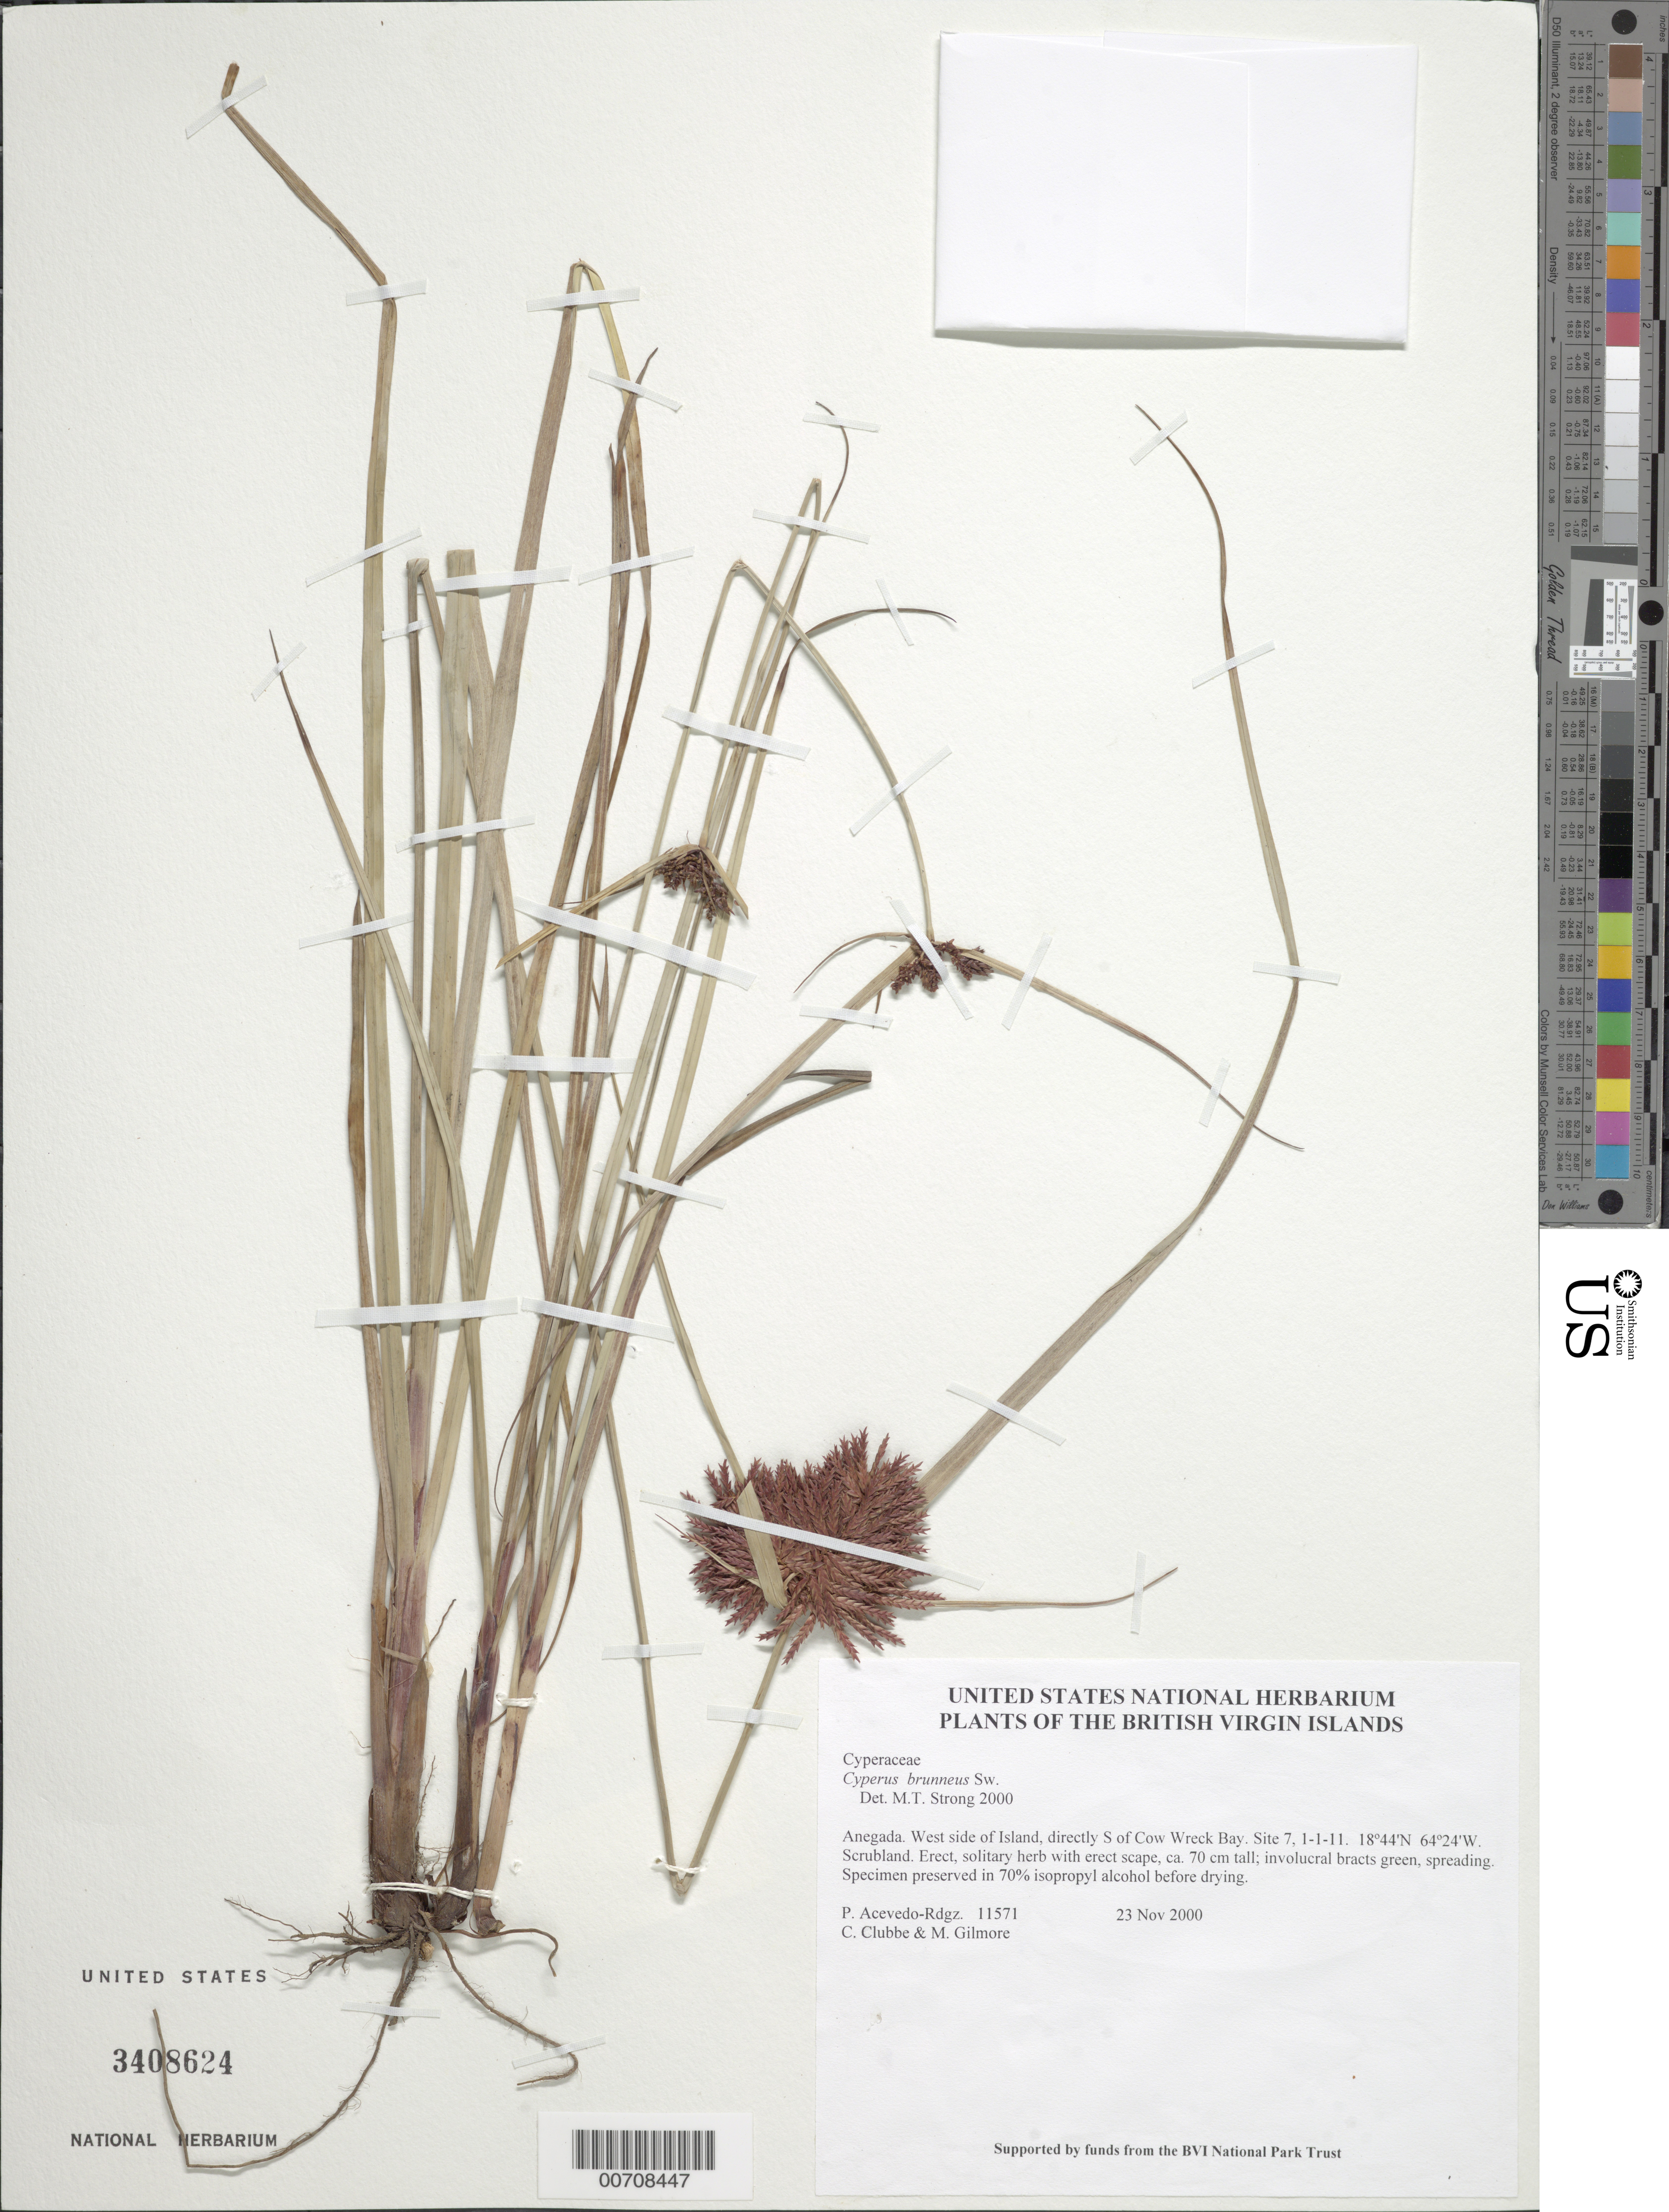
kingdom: Plantae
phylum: Tracheophyta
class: Liliopsida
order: Poales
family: Cyperaceae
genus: Cyperus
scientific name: Cyperus brunneus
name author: Sw.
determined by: Strong, M. T., (US), Smithsonian Institution - National Museum of Natural History (UNITED STATES)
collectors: P. Acevedo-Rodr., C. Clubbe & M. Gilmore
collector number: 11571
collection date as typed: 23 Nov 2000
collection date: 2000-11-23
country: British Virgin Islands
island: Anegada I.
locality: West side of Island, directly S of Cow Wreck Bay. Site 7, 1-1-11.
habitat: Scrubland.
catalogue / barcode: US 3408624